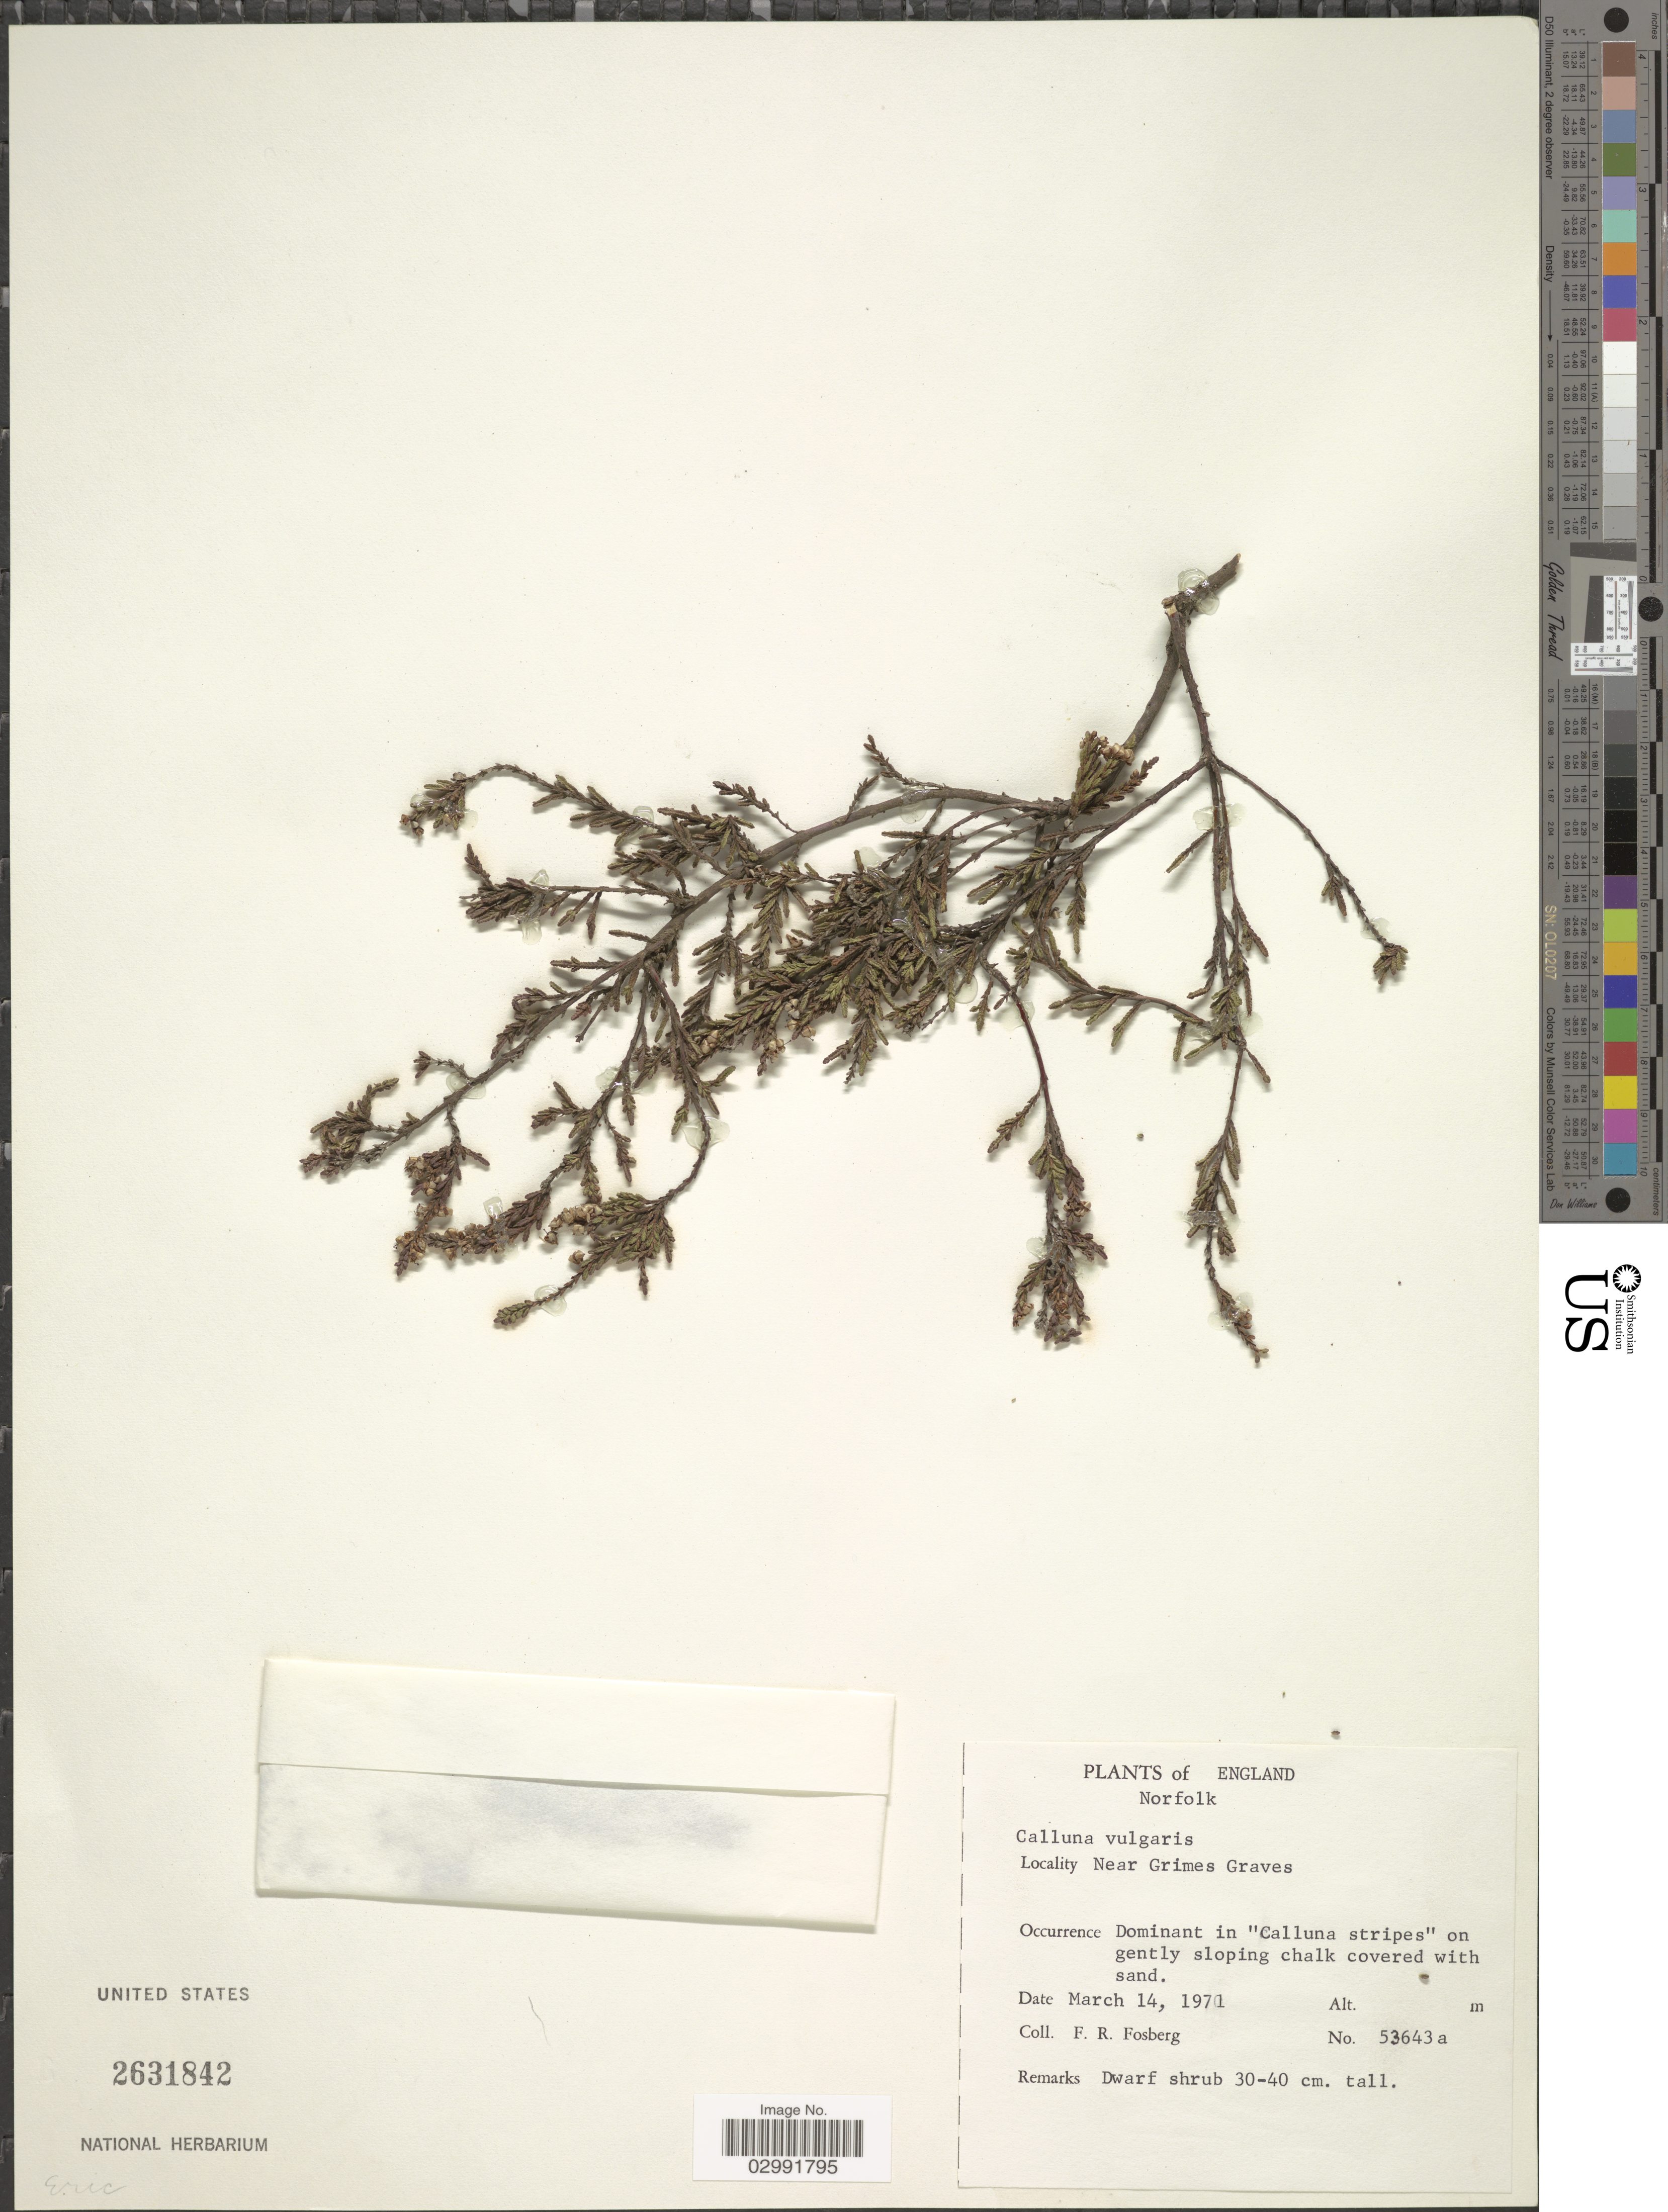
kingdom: Plantae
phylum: Tracheophyta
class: Magnoliopsida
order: Ericales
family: Ericaceae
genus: Calluna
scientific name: Calluna vulgaris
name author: (L.) Hull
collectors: F. R. Fosberg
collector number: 53643a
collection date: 1971-03-14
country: United Kingdom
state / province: England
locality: Norfolk. Near Grimes Graves.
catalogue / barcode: US 2631842